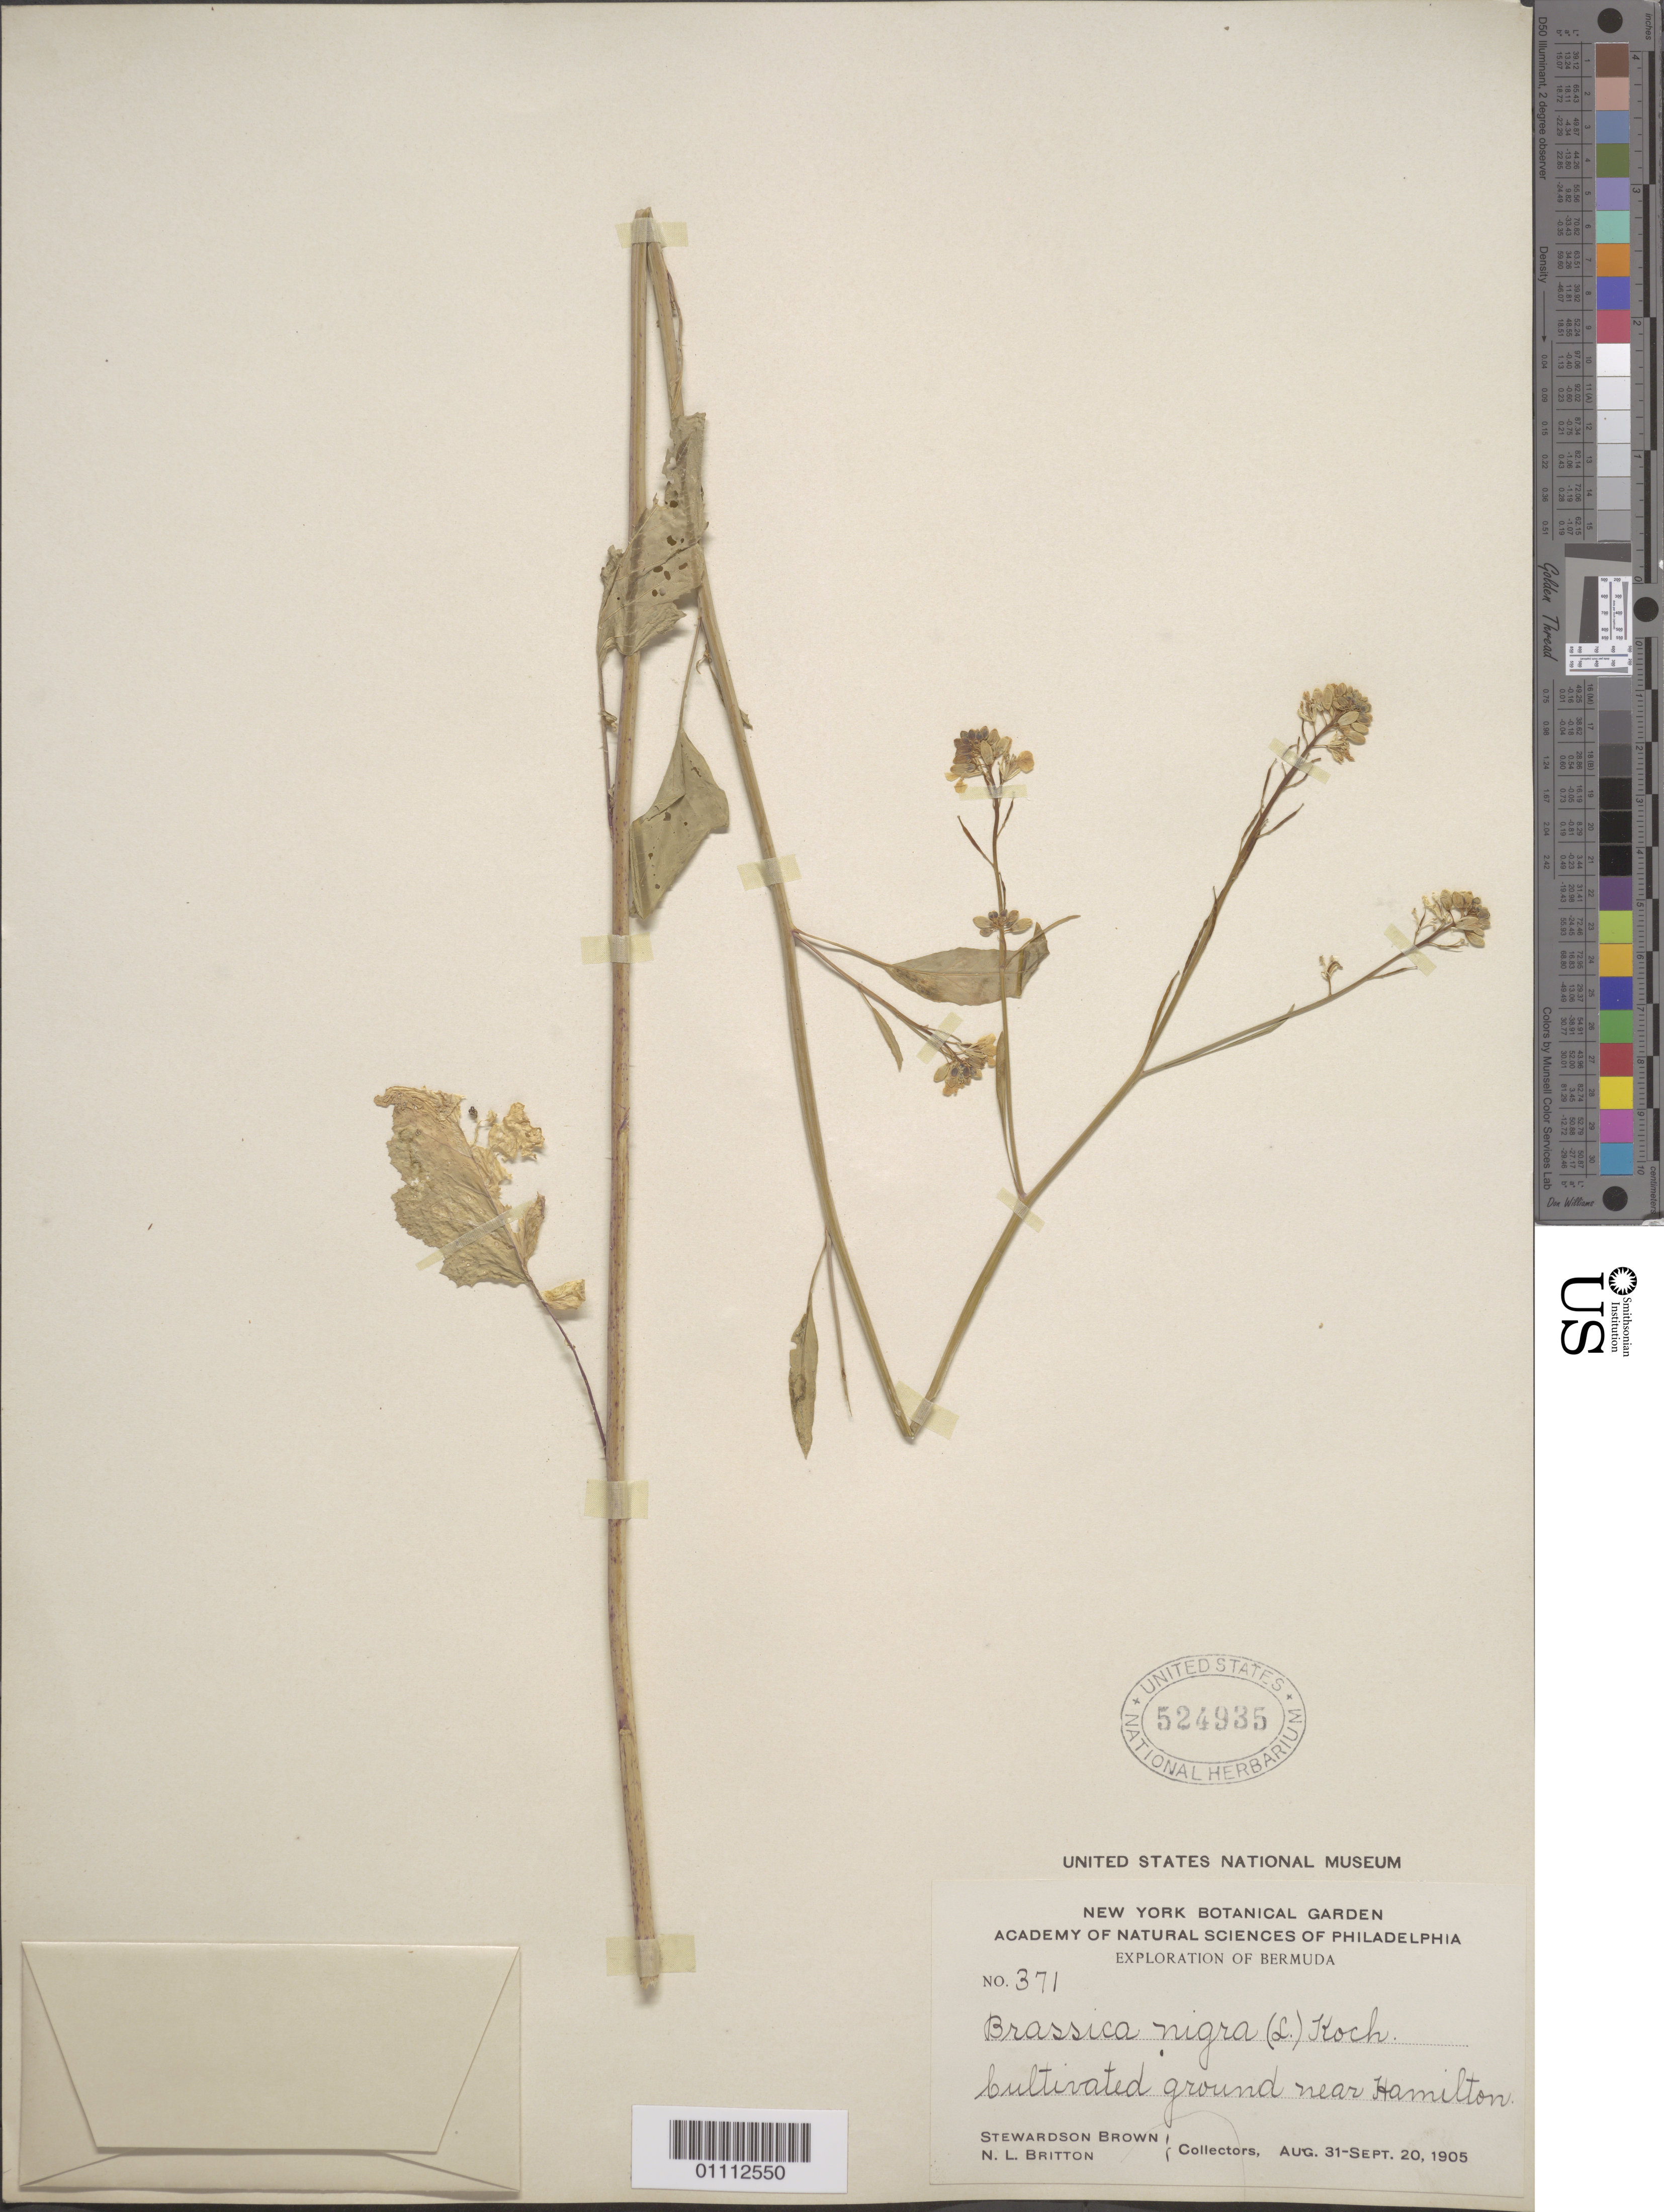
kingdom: Plantae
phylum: Tracheophyta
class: Magnoliopsida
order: Brassicales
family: Brassicaceae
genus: Brassica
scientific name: Brassica nigra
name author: (L.) W.D.J. Koch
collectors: S. Brown & N. Britton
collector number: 371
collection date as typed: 31 Aug 1905 to 20 Sep 1905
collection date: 1905-08-31/1905-09-20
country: Bermuda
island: Bermuda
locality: Cultivated ground near Hamilton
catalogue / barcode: US 524935